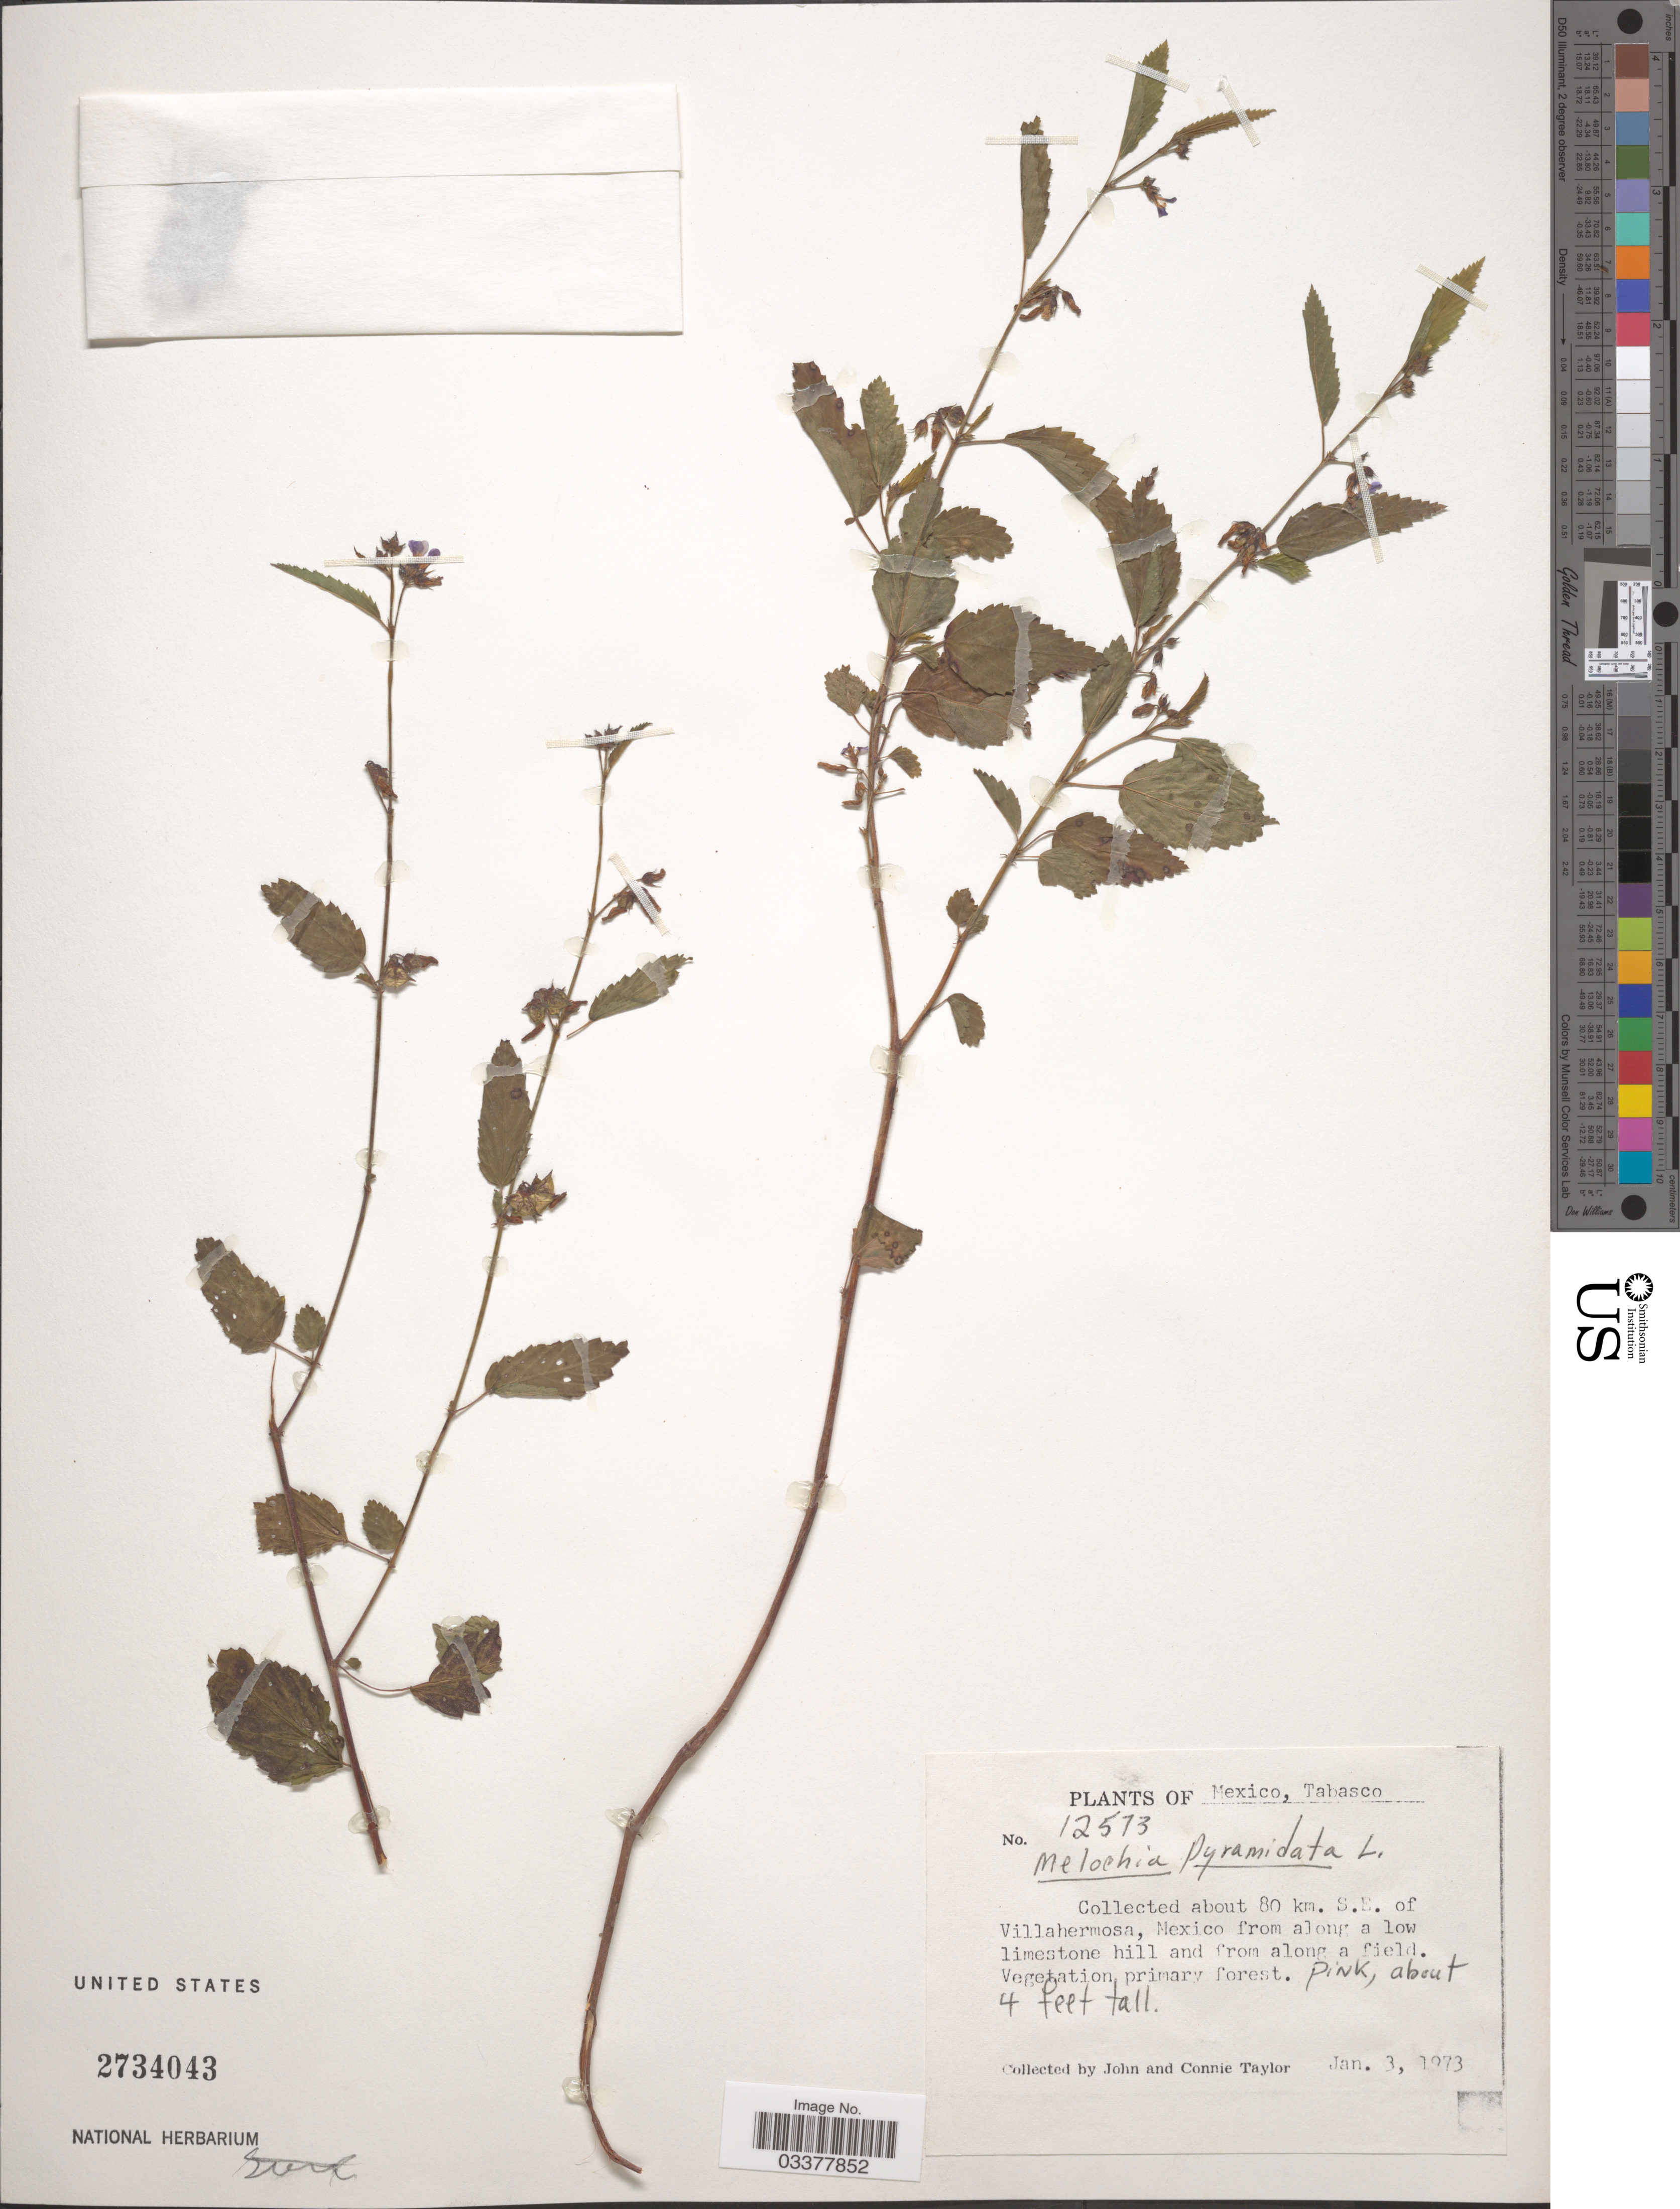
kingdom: Plantae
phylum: Tracheophyta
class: Magnoliopsida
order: Malvales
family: Malvaceae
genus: Melochia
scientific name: Melochia pyramidata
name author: L.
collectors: J. Taylor & C. Taylor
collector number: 12573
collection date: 1973-01-03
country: Mexico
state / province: Tabasco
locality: About 80 km. S.E. of Villahermosa, Mexico from along a low limestone hill and from along a field.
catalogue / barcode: US 2734043